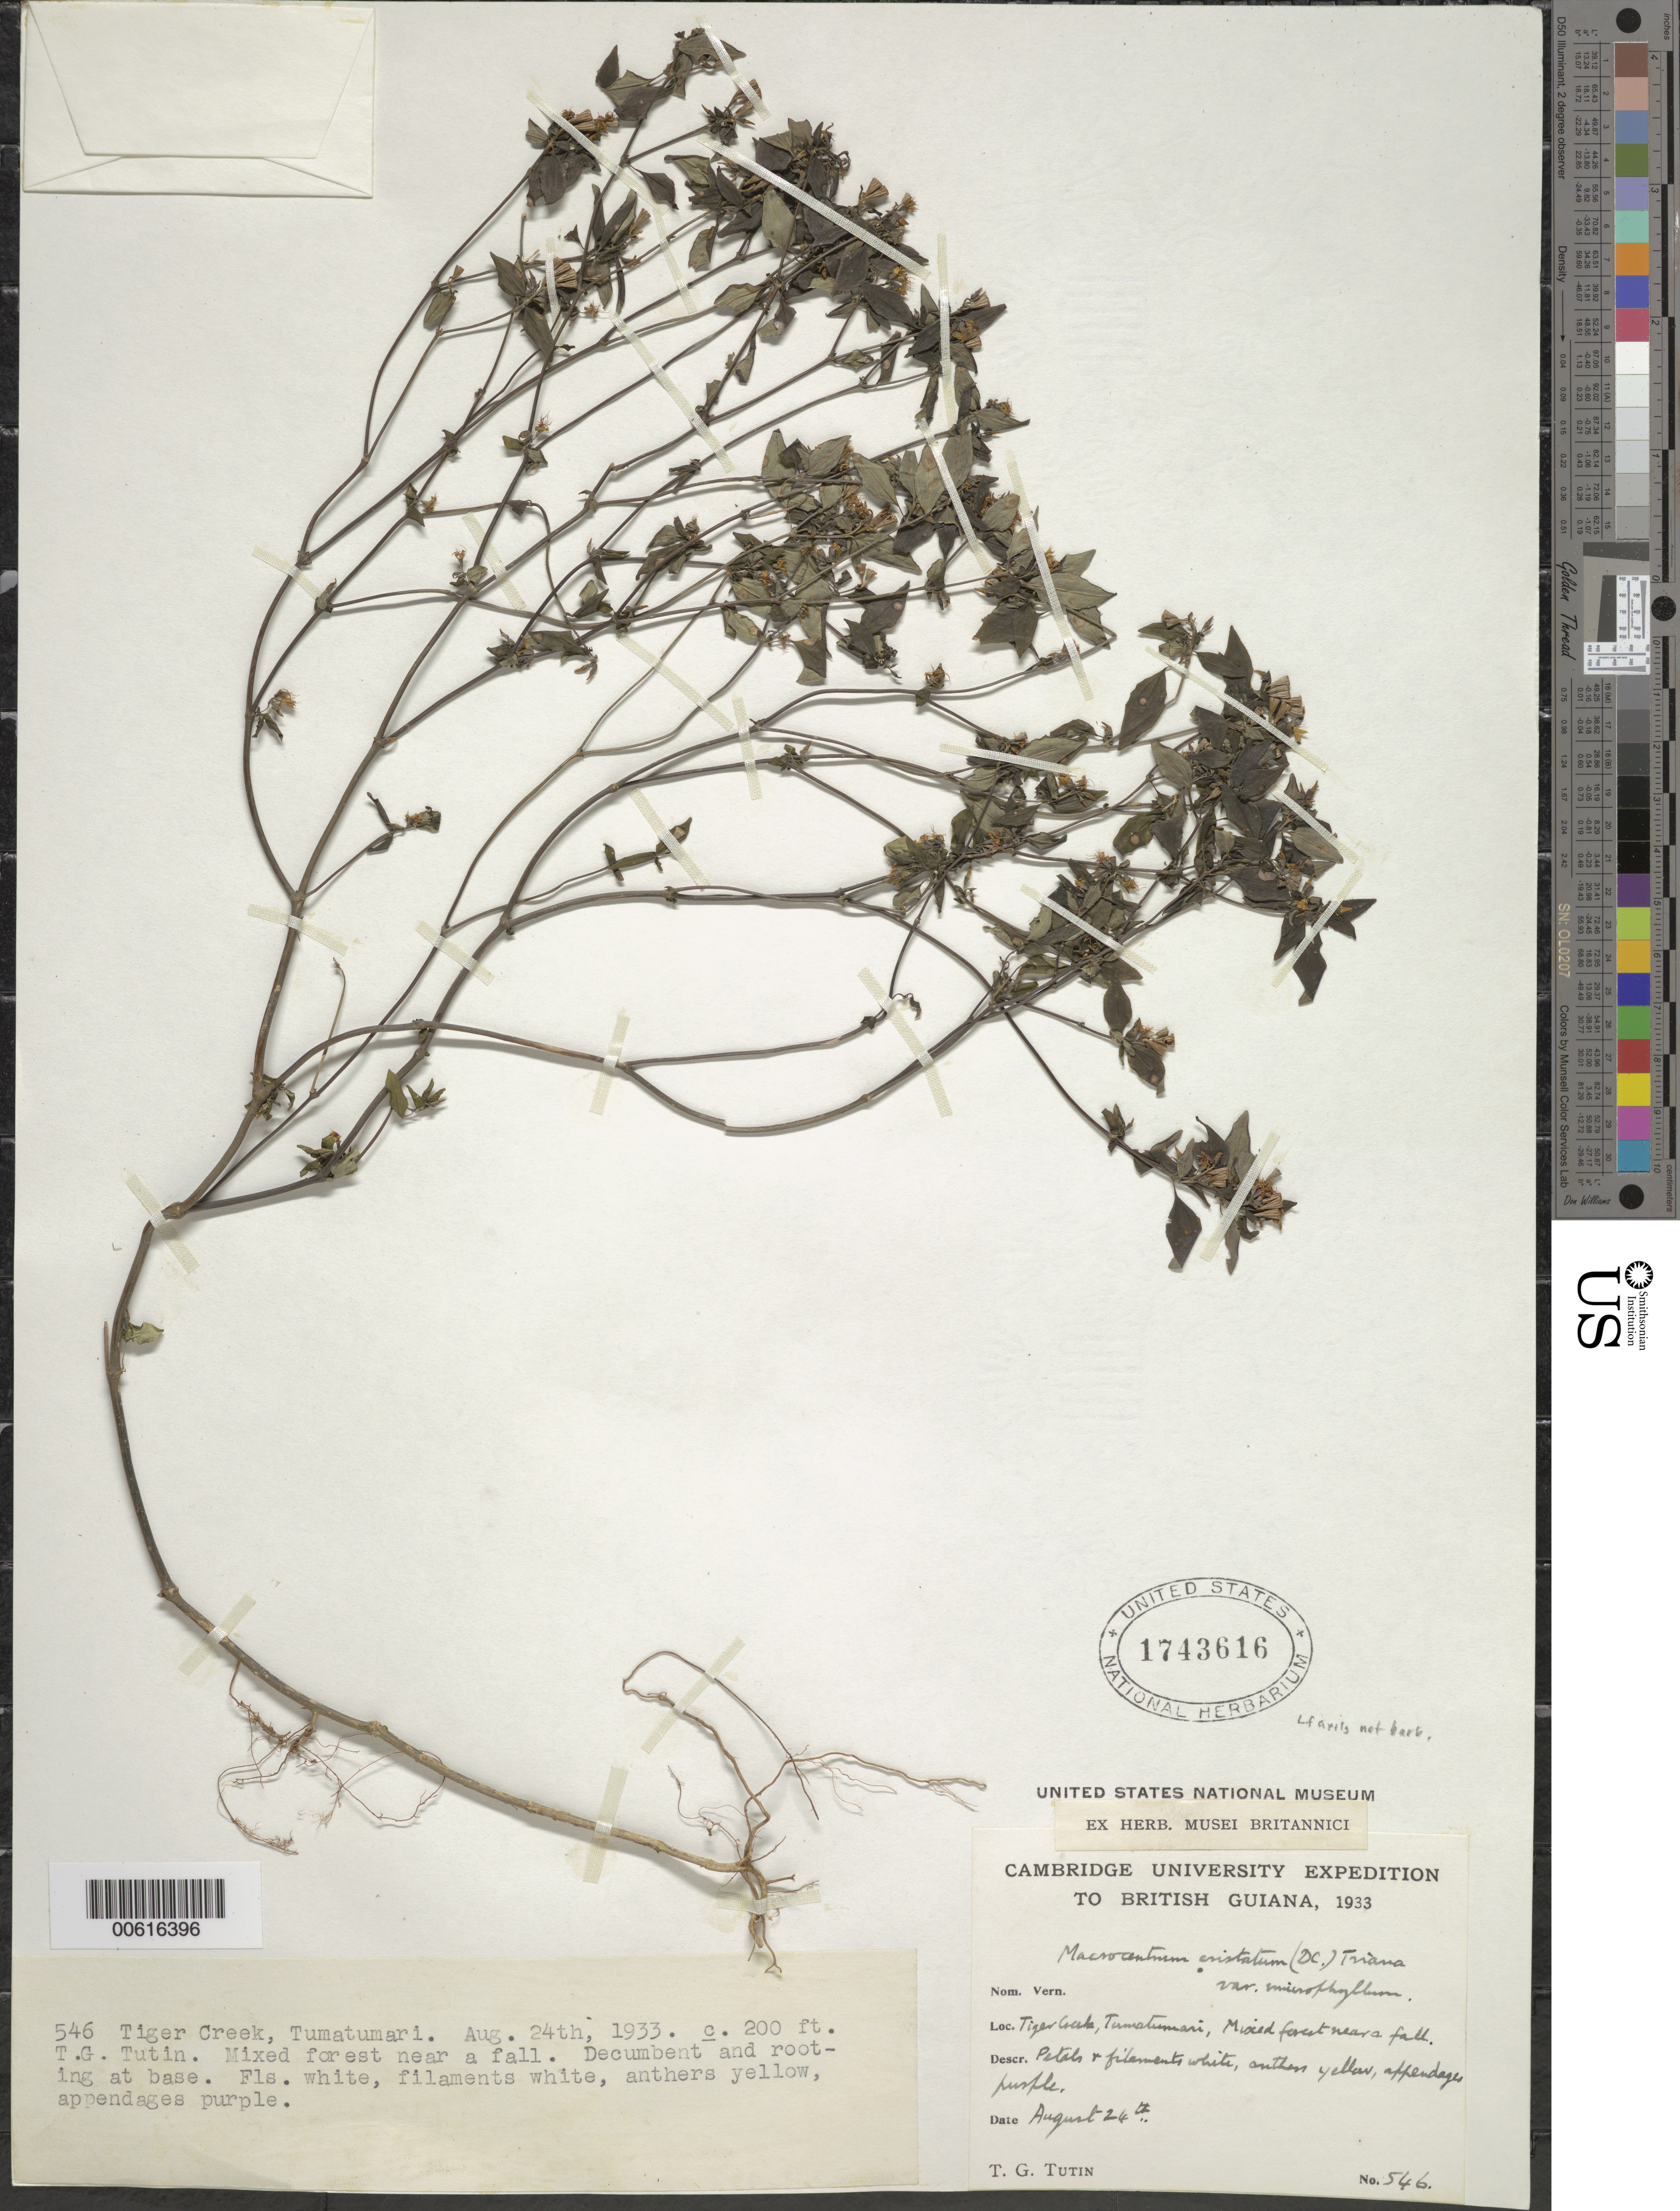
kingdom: Plantae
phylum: Tracheophyta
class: Magnoliopsida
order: Myrtales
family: Melastomataceae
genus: Macrocentrum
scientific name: Macrocentrum cristatum var. microphyllum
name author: Cogn.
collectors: T. G. Tutin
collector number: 546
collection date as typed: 24-Aug-33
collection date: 1933-08-24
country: Guyana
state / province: Potaro-Siparuni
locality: Tiger Creek, Tumatumari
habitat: Mixed forest near a fall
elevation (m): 60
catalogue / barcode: US 1743616